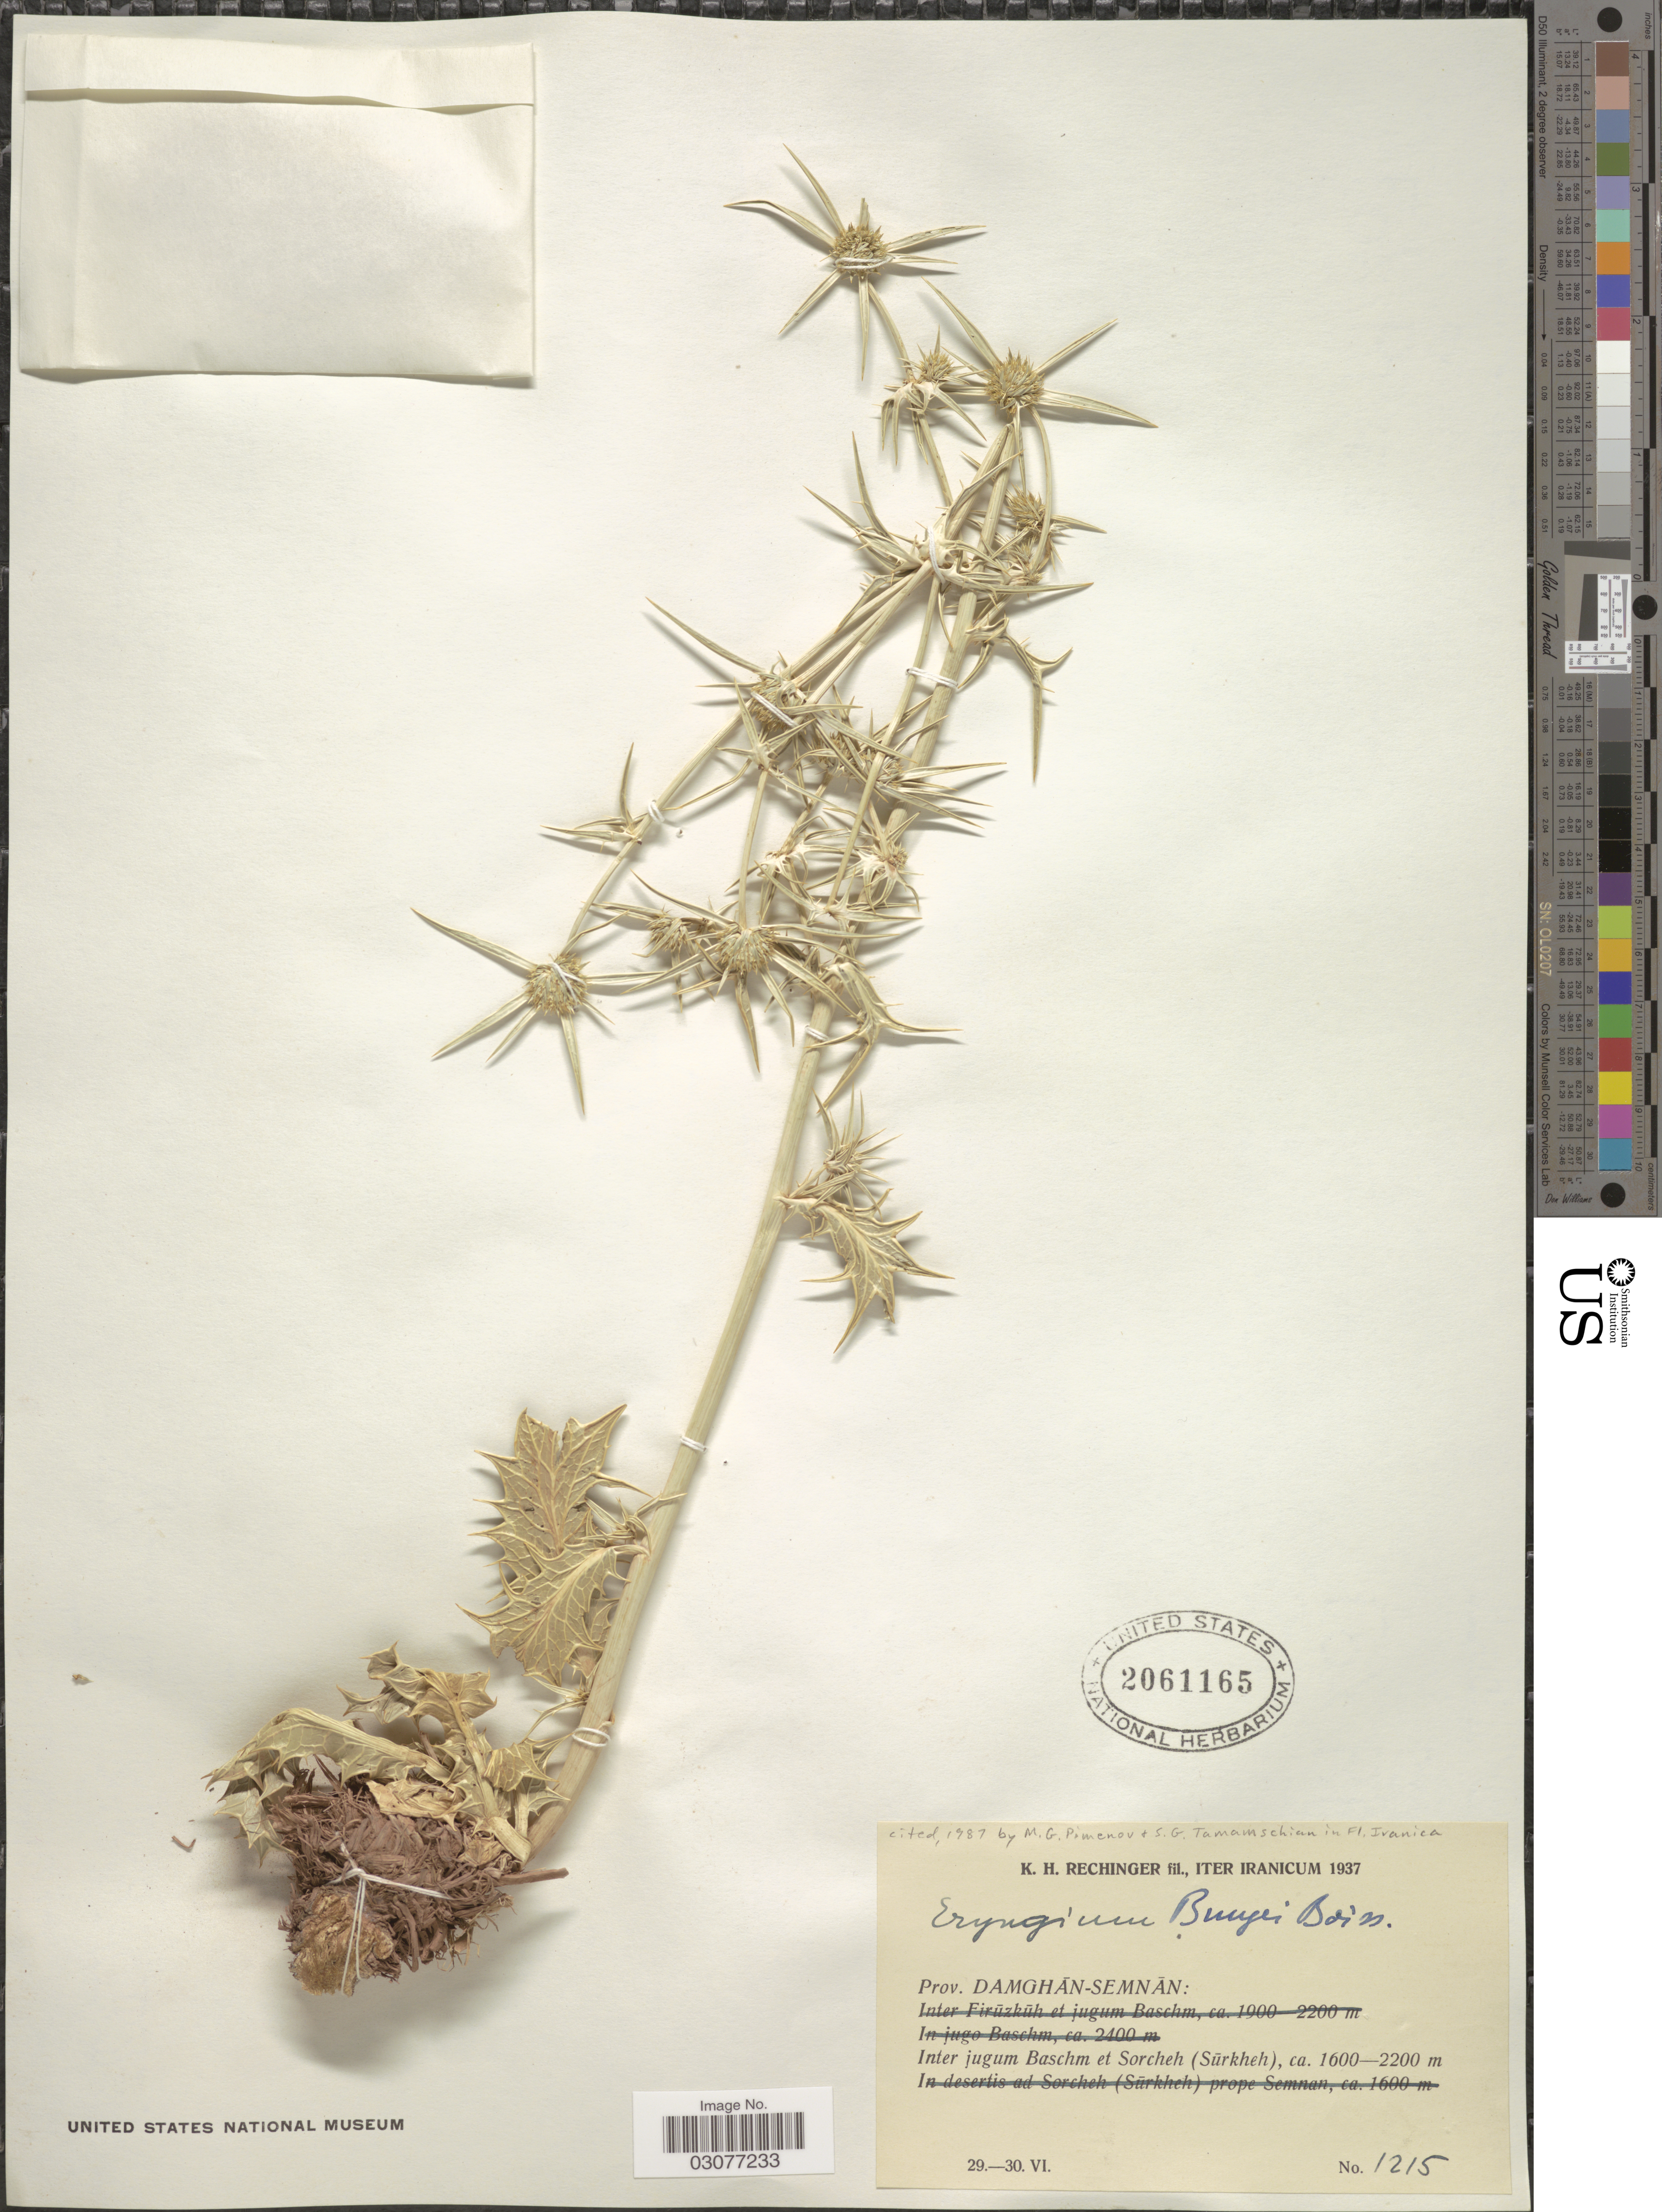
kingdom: Plantae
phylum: Tracheophyta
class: Magnoliopsida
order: Apiales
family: Apiaceae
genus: Eryngium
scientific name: Eryngium bungei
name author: Boiss.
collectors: K. H. Rechinger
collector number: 1215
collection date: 1937-06-29/1937-06-30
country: Iran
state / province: Semnan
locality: Prov. Damghân-Semnân: Inter jugum Baschm et Sorcheh (Sûrkheh).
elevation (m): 1600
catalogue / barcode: US 2061165